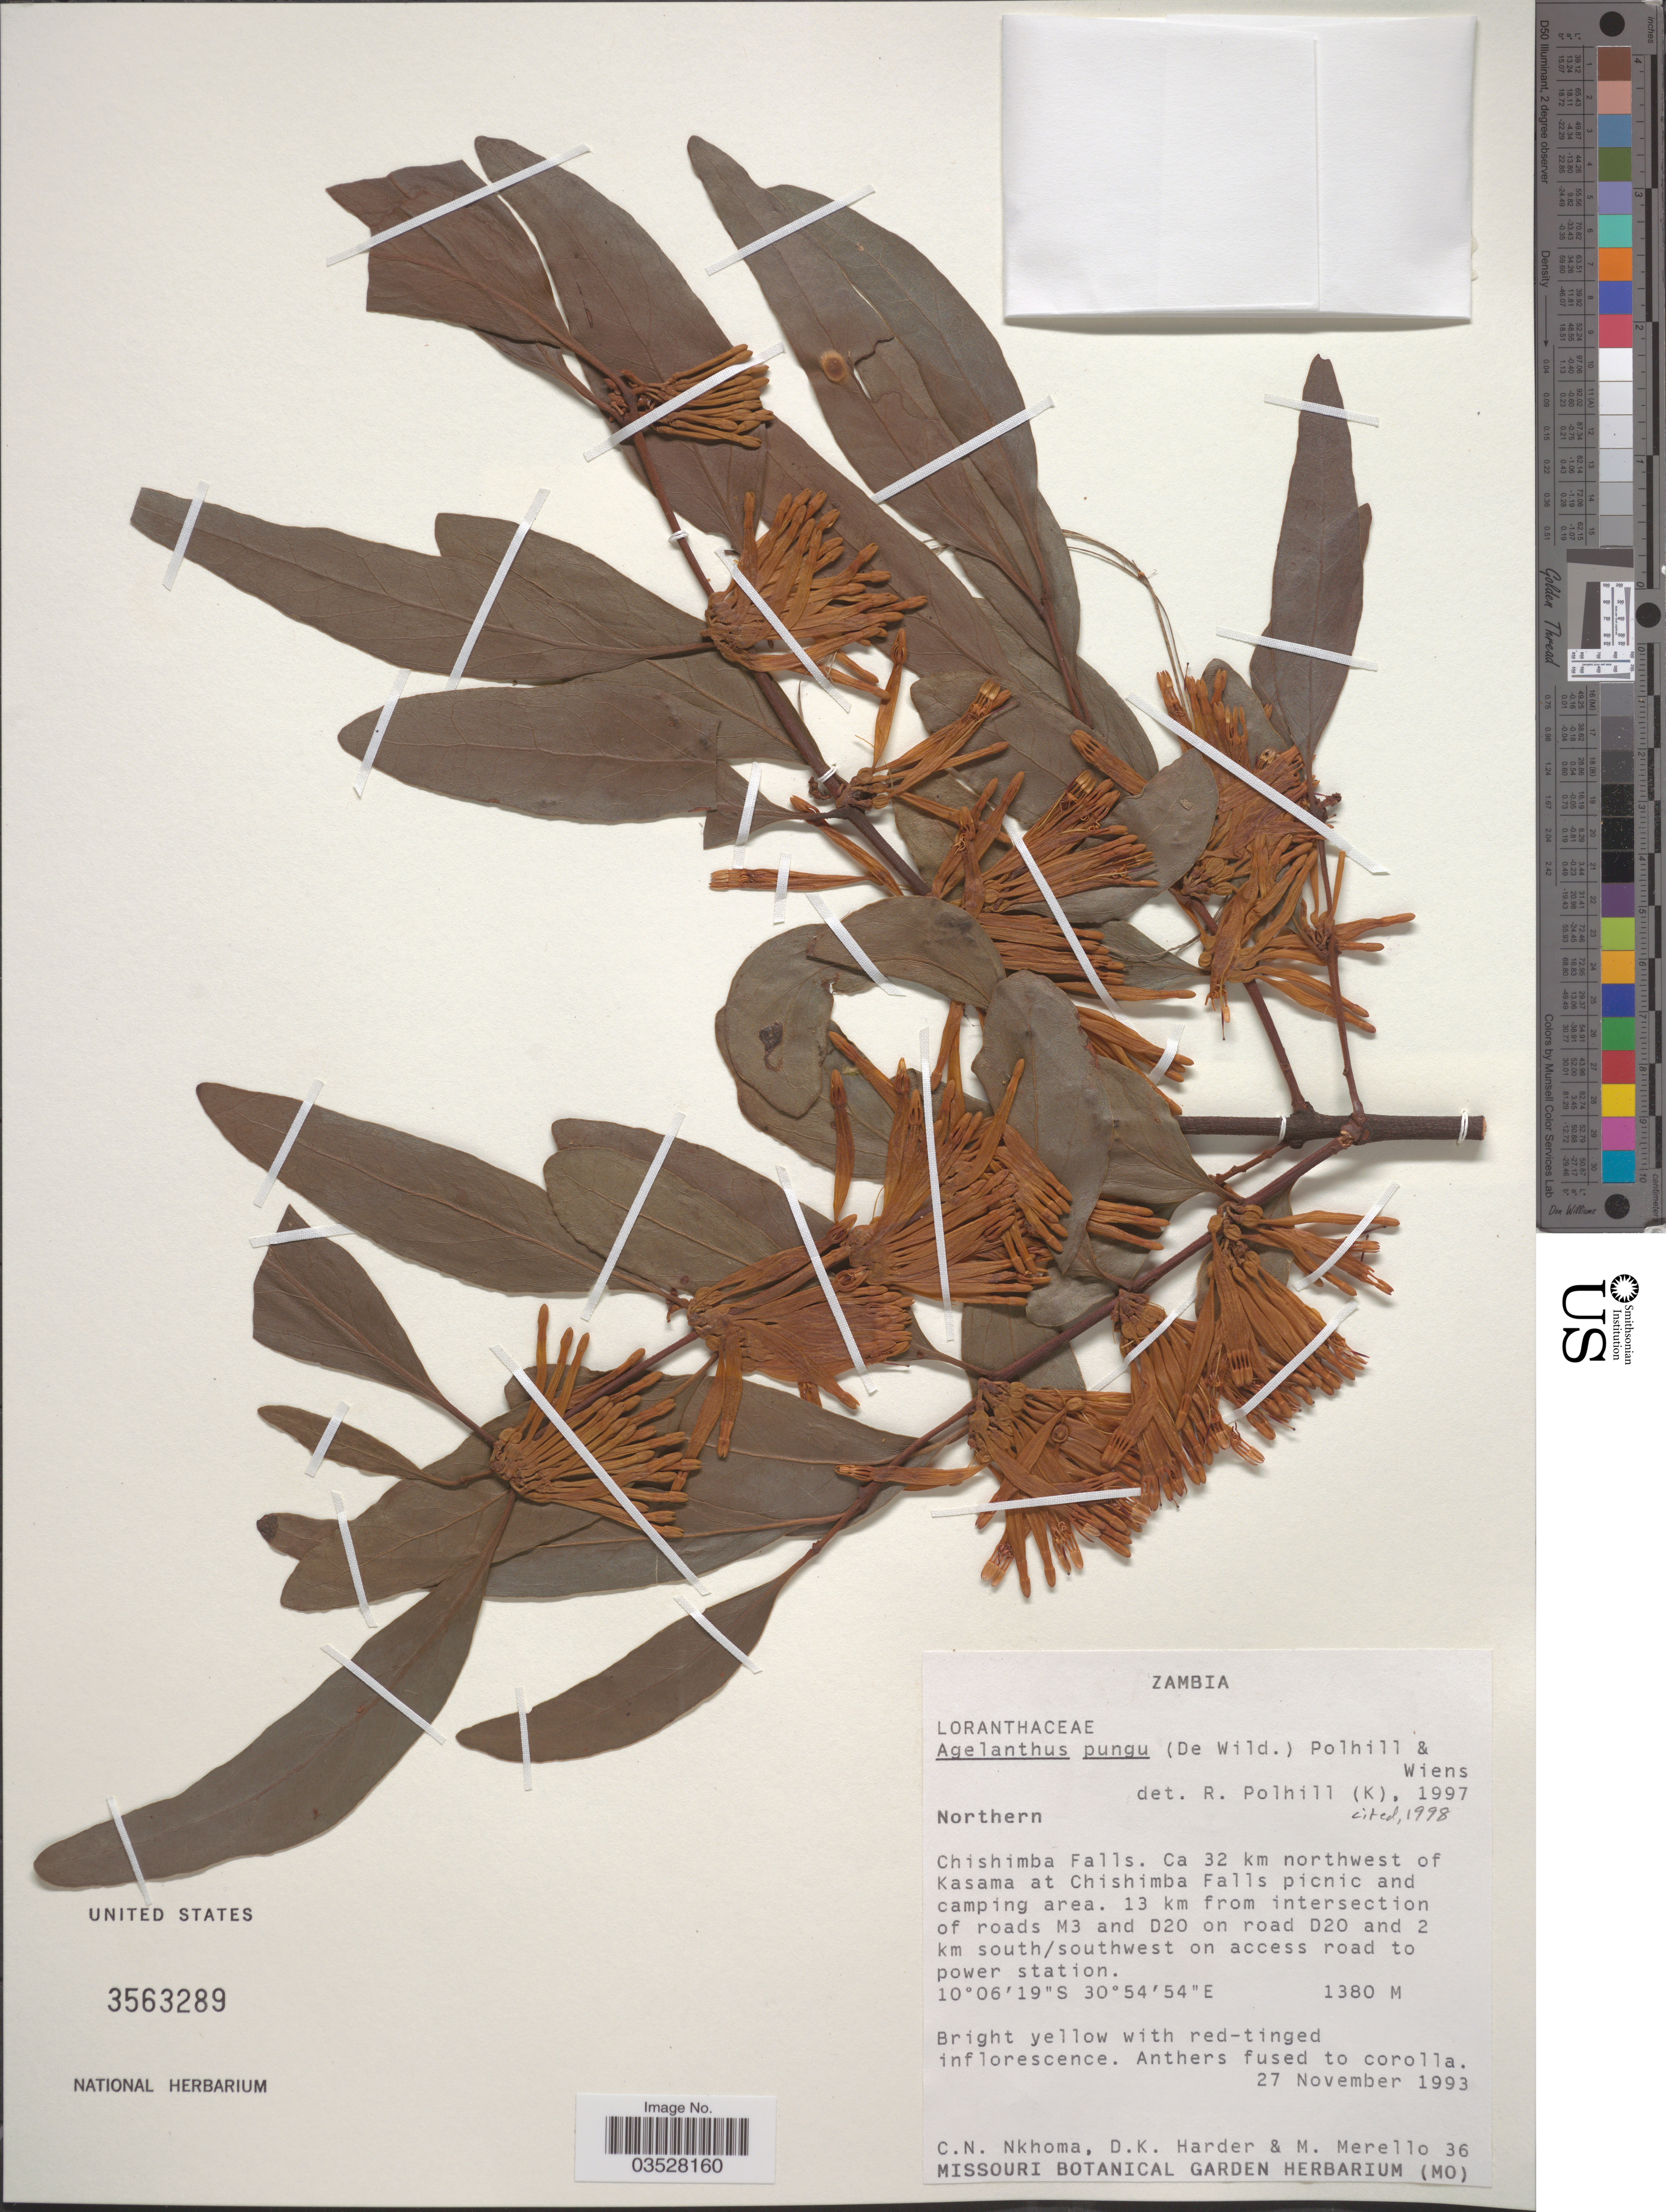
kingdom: Plantae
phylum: Tracheophyta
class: Magnoliopsida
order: Santalales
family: Loranthaceae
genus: Agelanthus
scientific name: Agelanthus pungu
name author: (Wild) Polhill & Wiens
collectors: C. Nkhoma, D. Harder & M. Merello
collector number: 36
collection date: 1993-11-27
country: Zambia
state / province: Northern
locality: Chishimba Falls. Ca 32 km northwest of Kasama at Chishimba Falls picnic and camping area. 13 km from intersection of roads M3 and D20 on road D20 and 2 km south/southwest on access road to power station.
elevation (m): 1380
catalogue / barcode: US 3563289